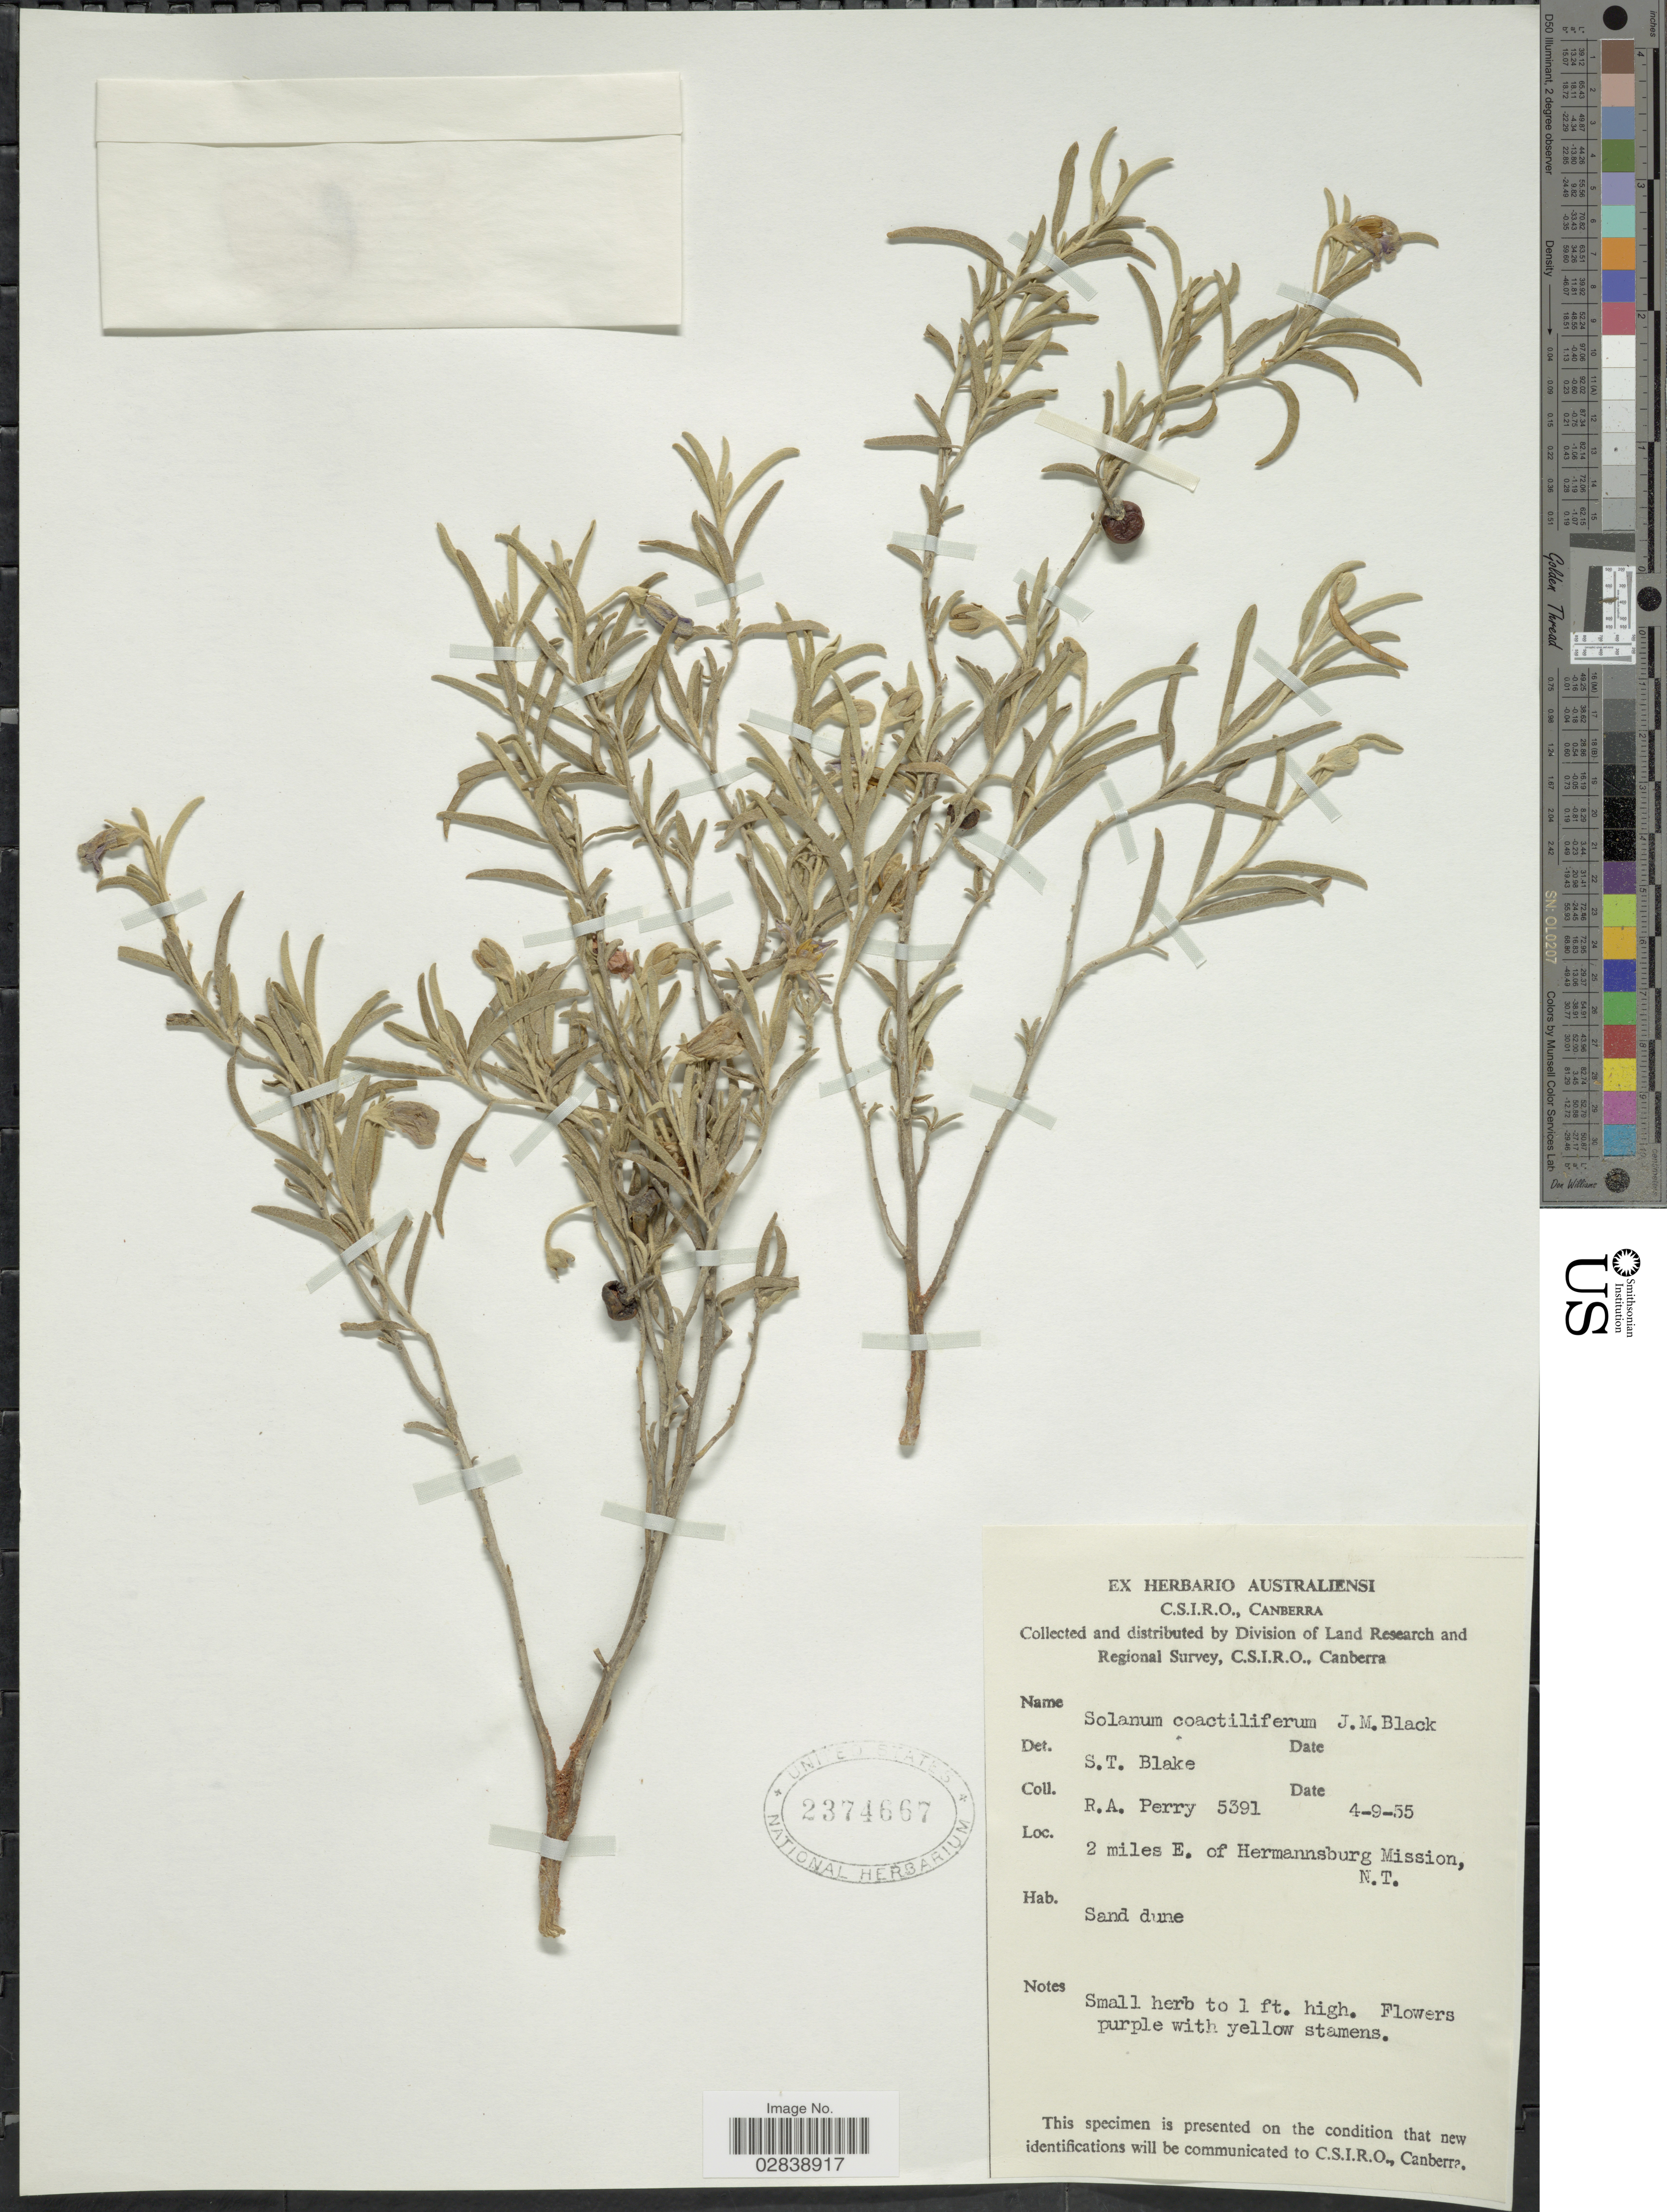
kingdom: Plantae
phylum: Tracheophyta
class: Magnoliopsida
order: Solanales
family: Solanaceae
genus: Solanum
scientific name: Solanum coactiliferum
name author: J. Black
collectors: Perry, R. A.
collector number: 5391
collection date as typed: Transcribed d/m/y: 4/9/55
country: Australia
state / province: Northern Territory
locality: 2 miles E. of Hermannsburg Mission, N.T.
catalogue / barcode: US 2374667